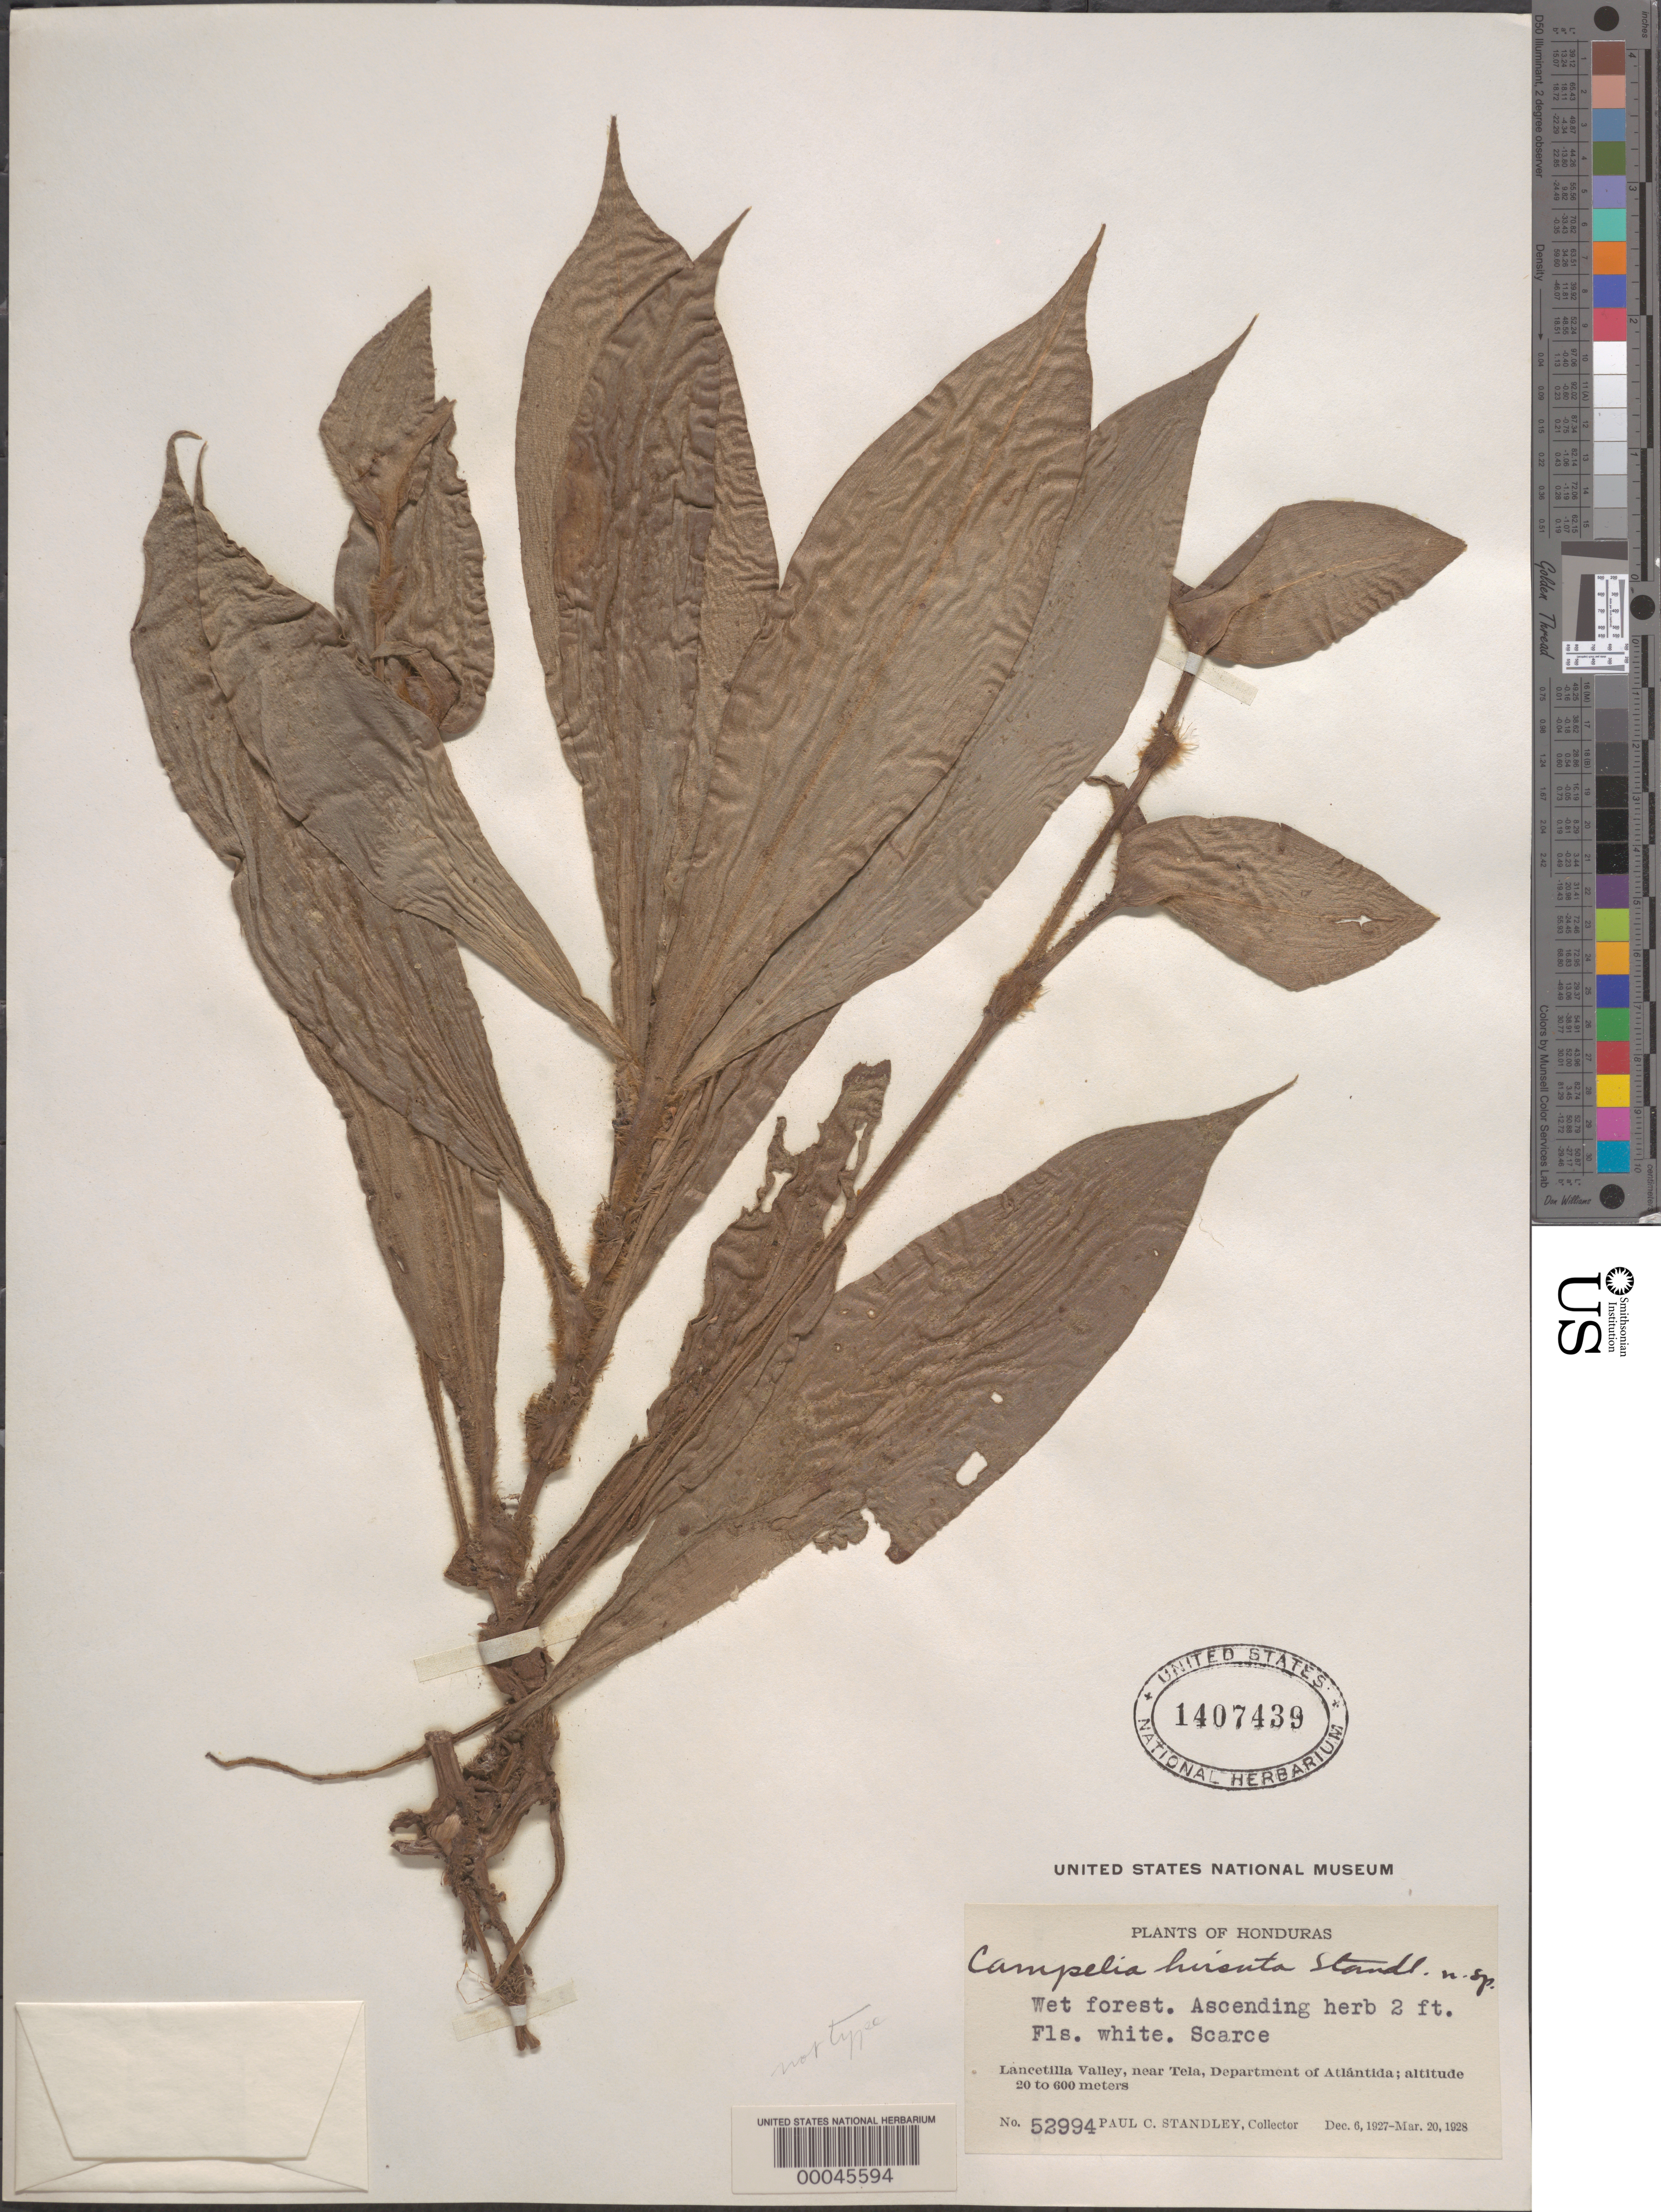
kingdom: Plantae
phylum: Tracheophyta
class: Liliopsida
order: Commelinales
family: Commelinaceae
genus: Tradescantia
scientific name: Tradescantia huehueteca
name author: (Standl. & Steyerm.) D.R. Hunt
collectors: P. C. Standley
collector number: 52994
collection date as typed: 06 Dec 1927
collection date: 1927-12-06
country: Honduras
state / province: Atlántida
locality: Lancetilla Valley, near Tela.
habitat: Wet forest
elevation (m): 20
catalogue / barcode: US 1407439